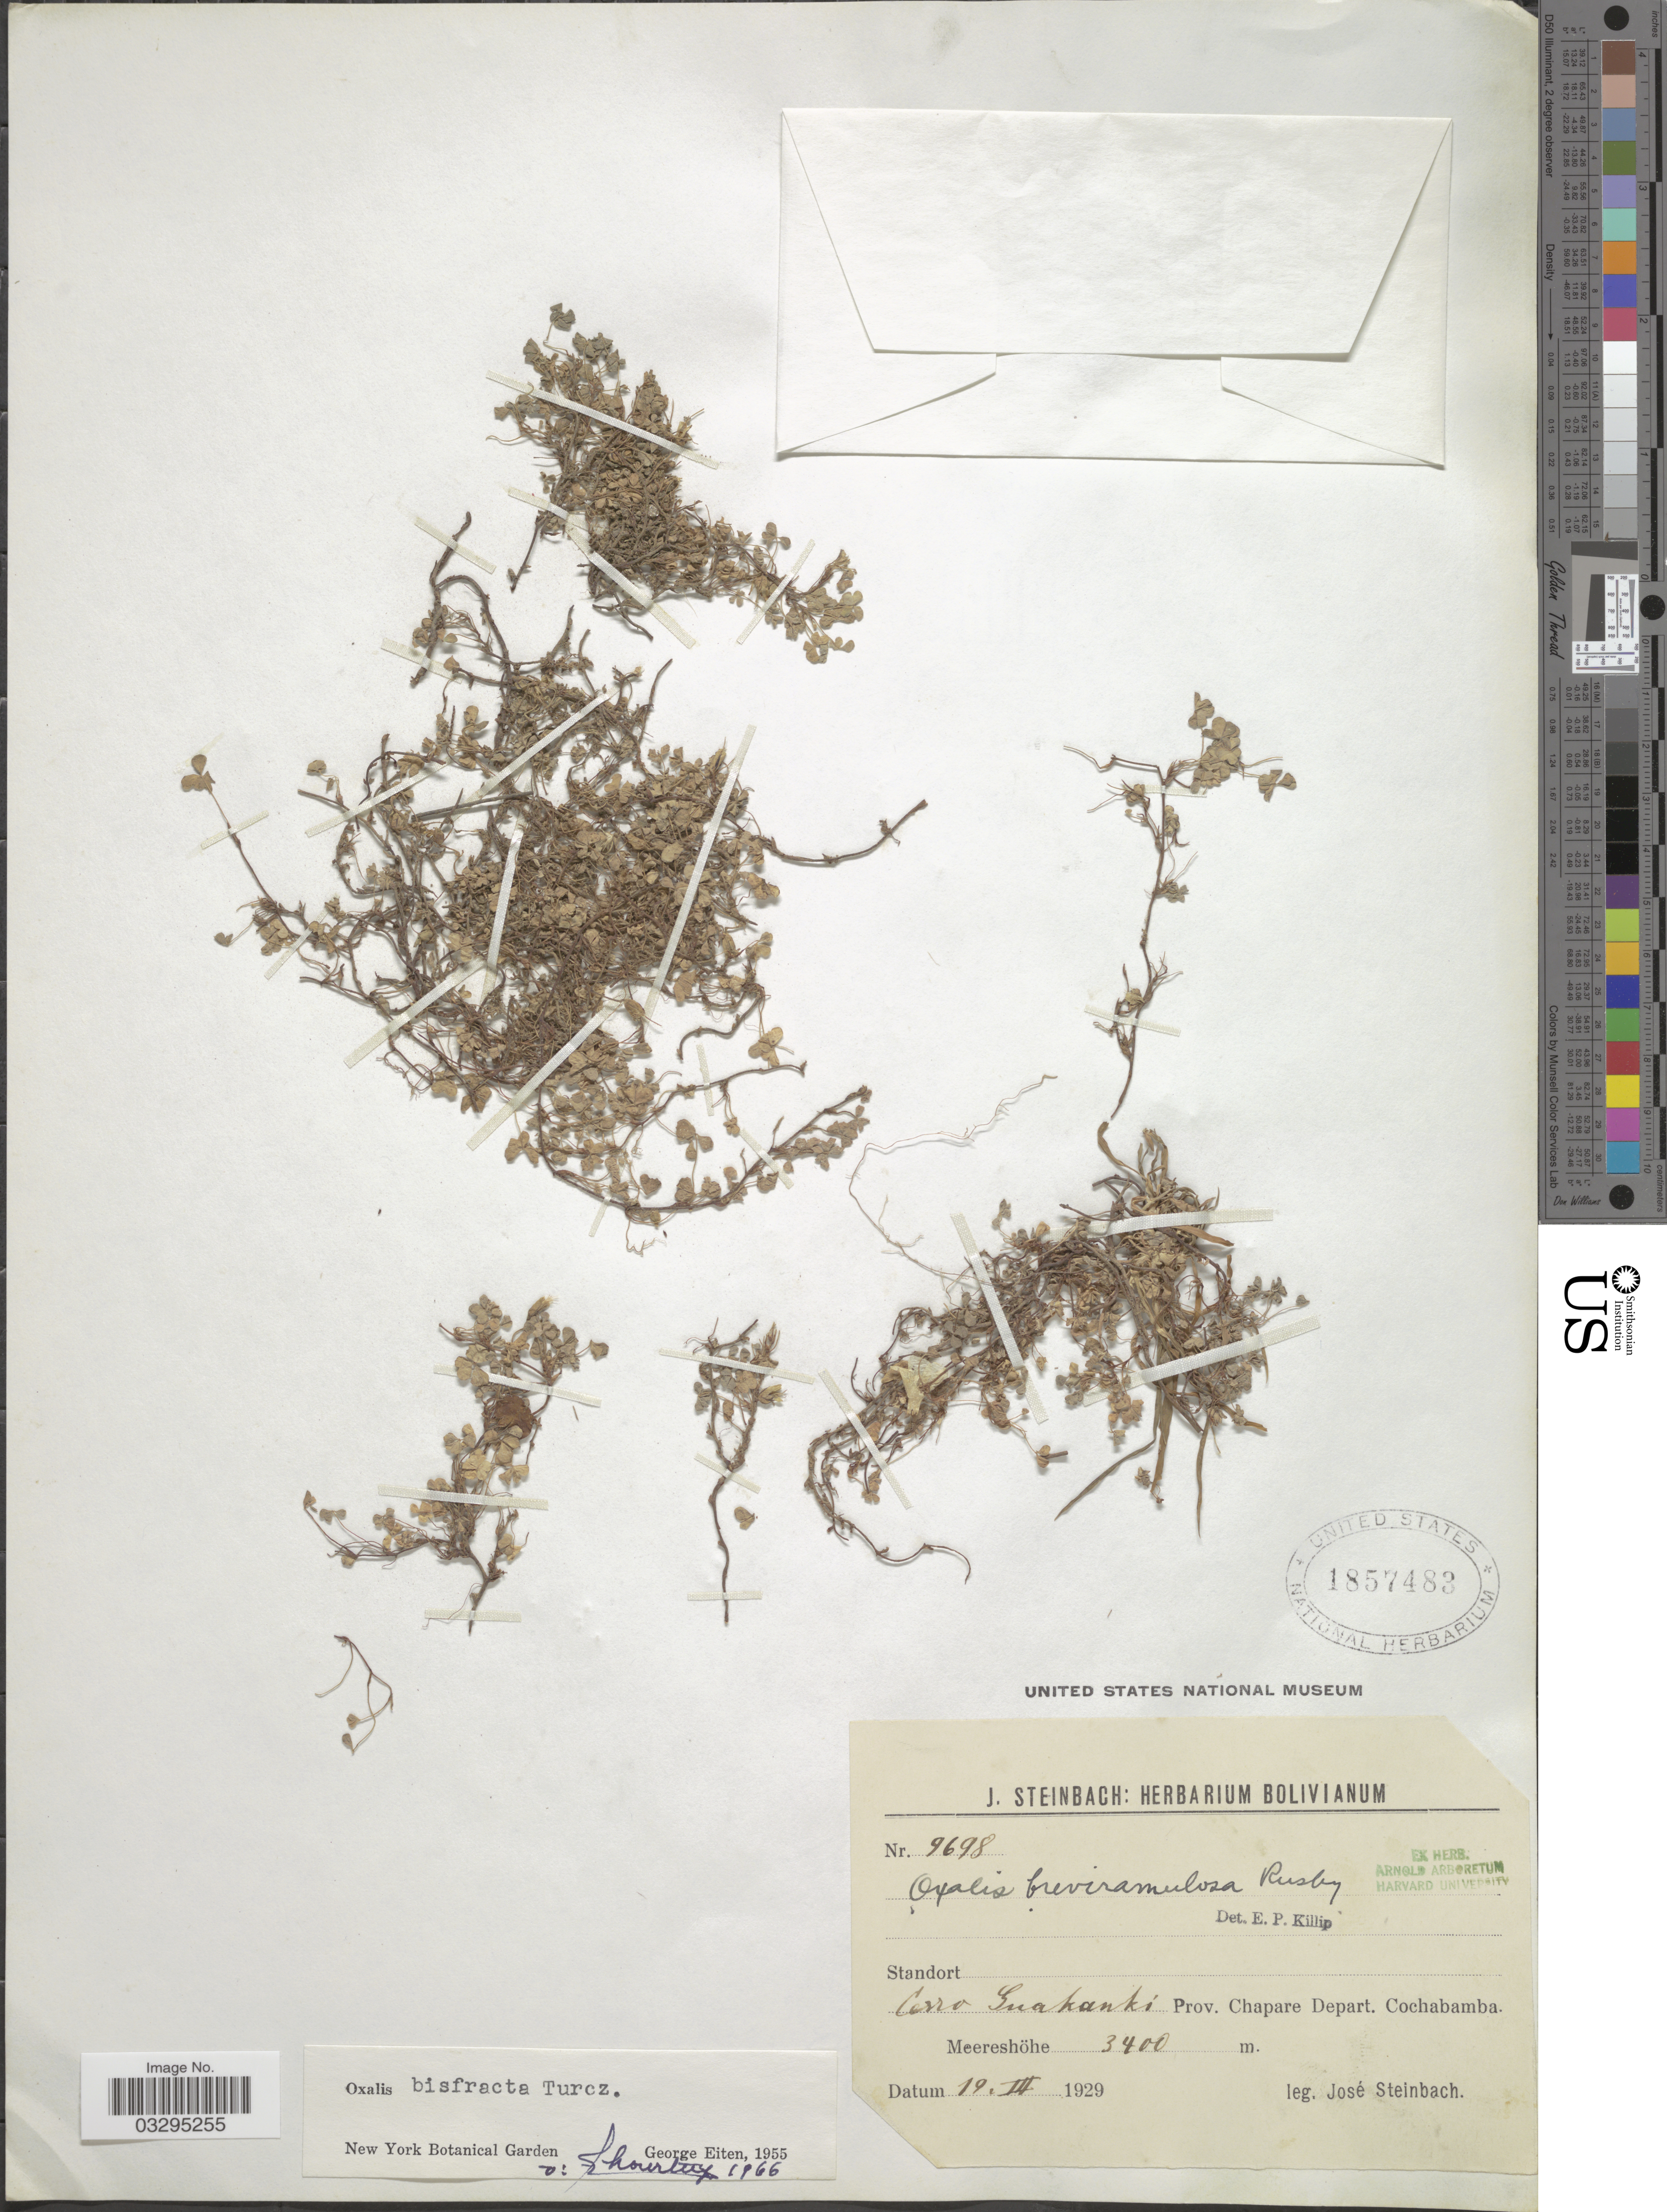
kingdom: Plantae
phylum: Tracheophyta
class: Magnoliopsida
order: Oxalidales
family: Oxalidaceae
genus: Oxalis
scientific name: Oxalis bisfracta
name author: Turcz.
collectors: J. Steinbach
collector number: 9698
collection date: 1929-03-19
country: Bolivia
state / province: Cochabamba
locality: Cerro Guakanki. Prov. Chapare Depart. Cochabamba.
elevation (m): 3400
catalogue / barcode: US 1857483